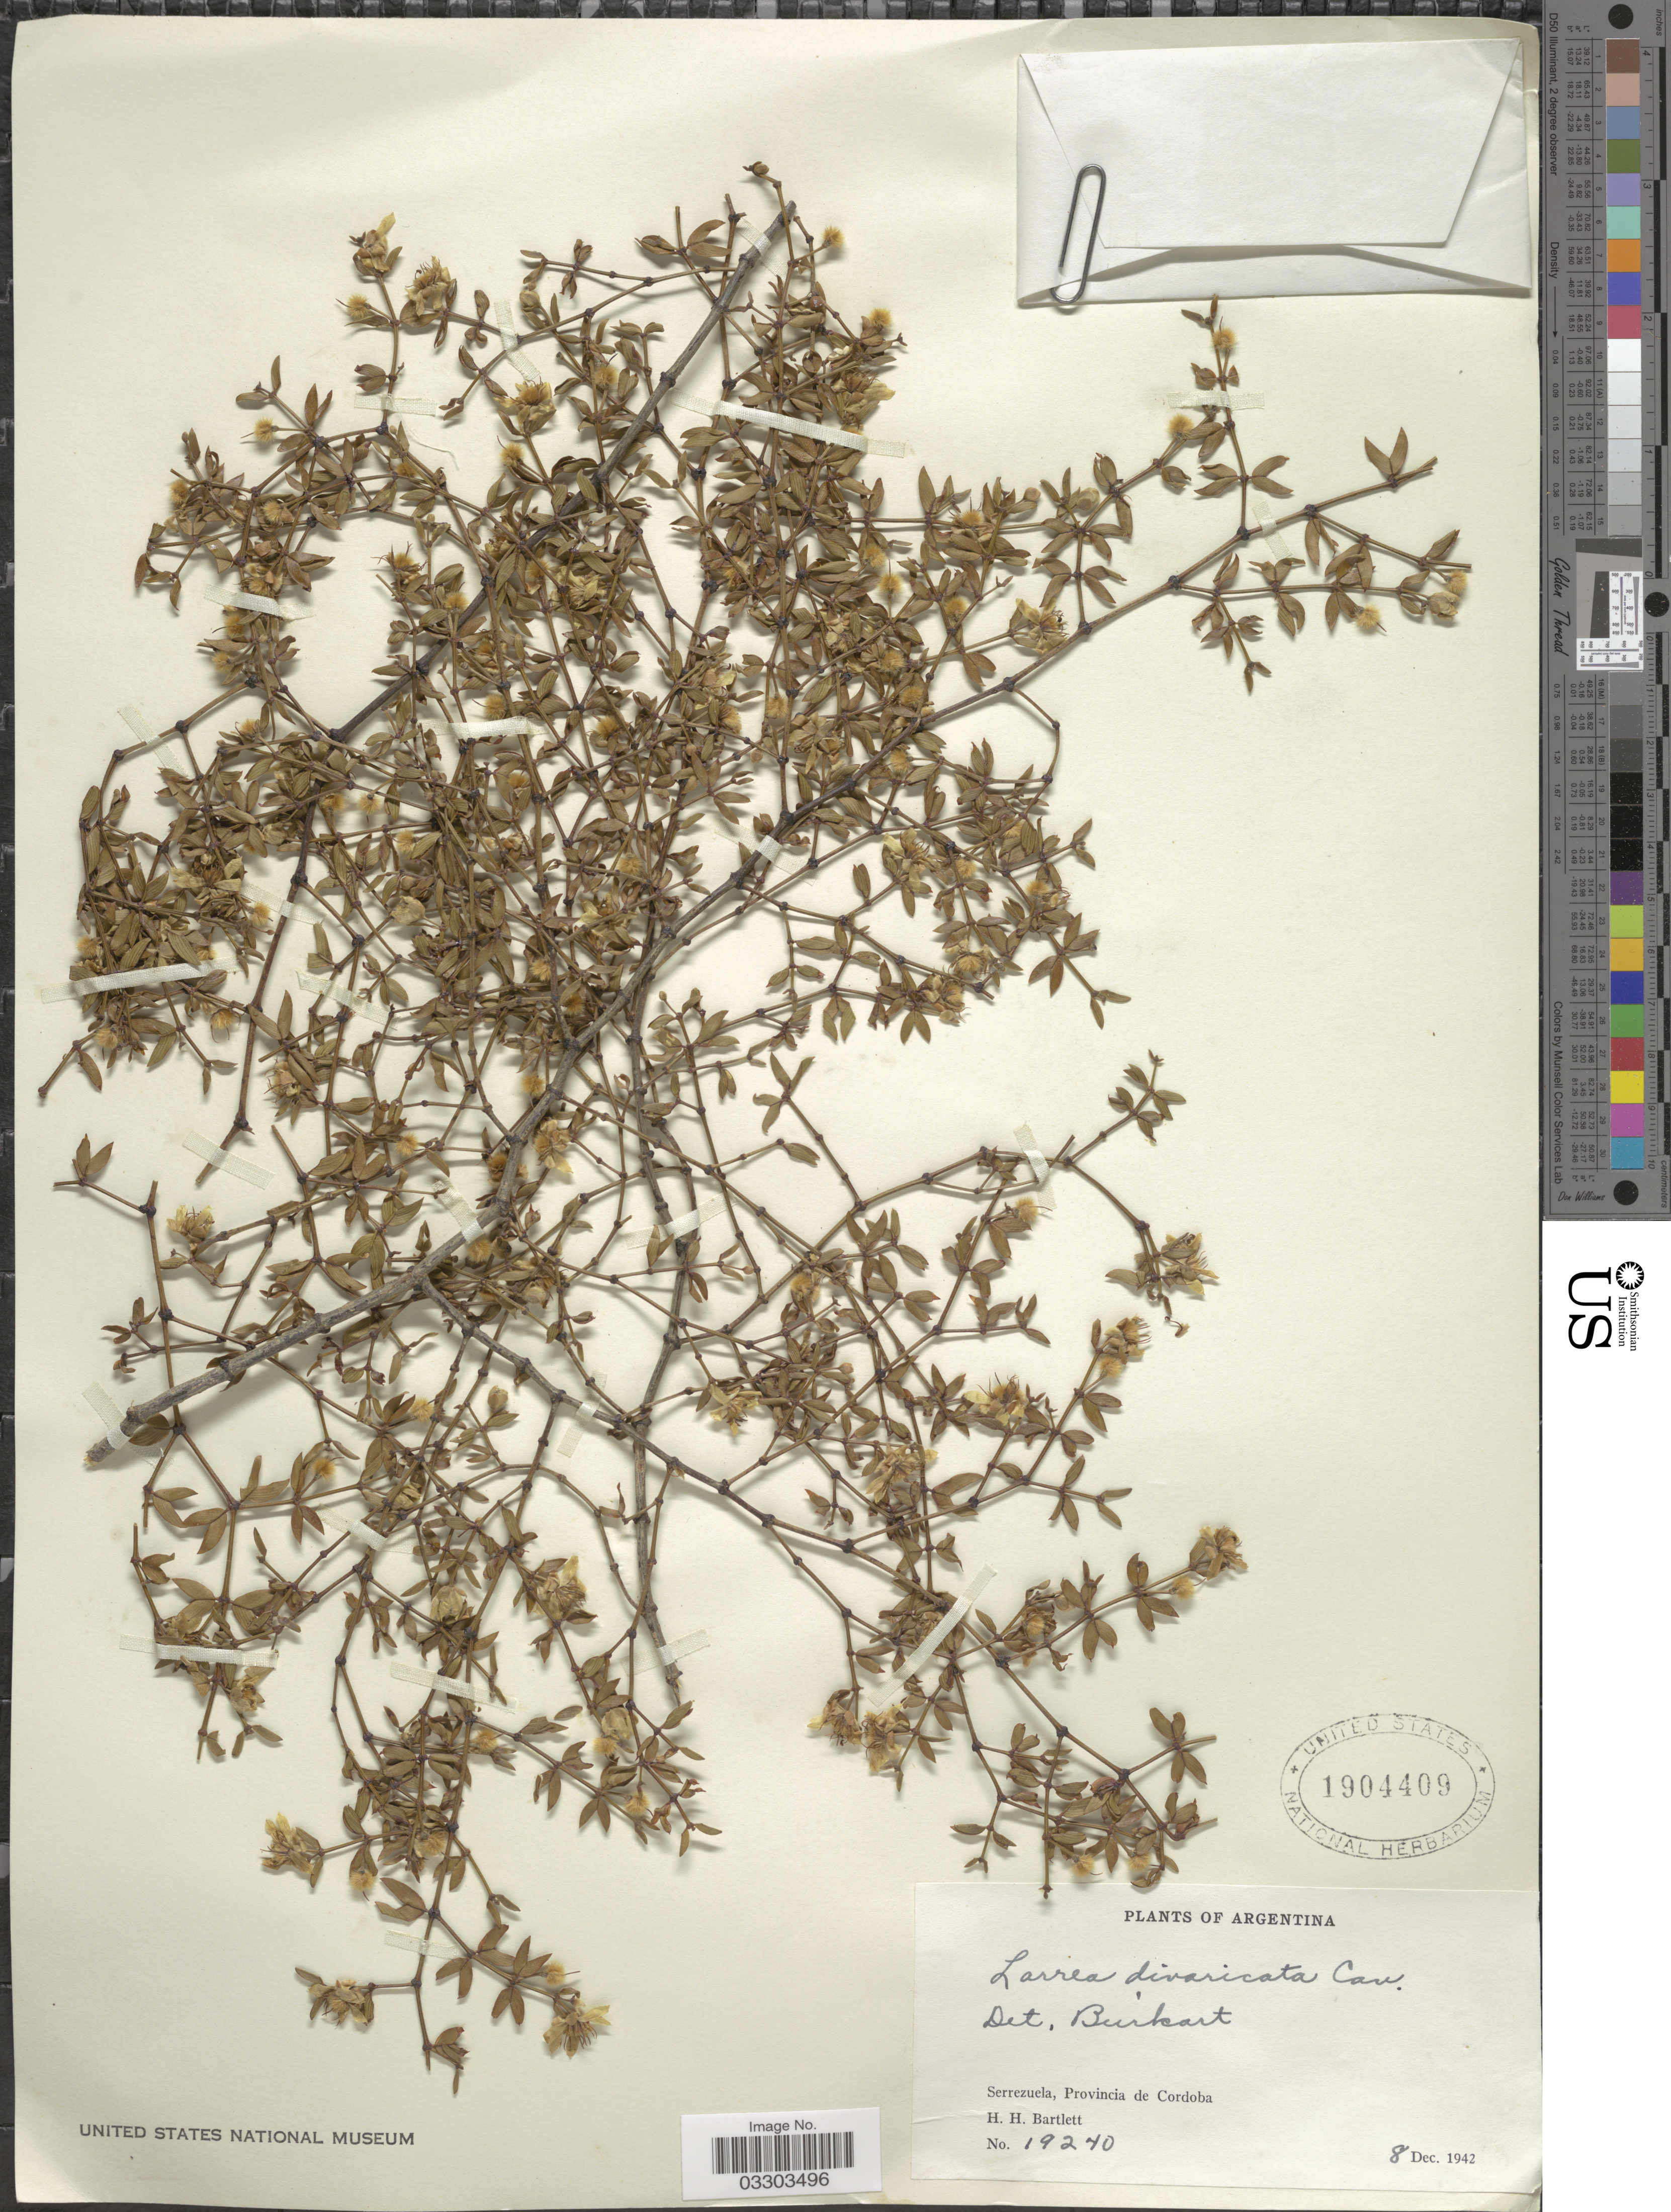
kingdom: Plantae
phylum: Tracheophyta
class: Magnoliopsida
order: Zygophyllales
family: Zygophyllaceae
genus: Larrea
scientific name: Larrea divaricata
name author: Cav.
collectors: H. H. Bartlett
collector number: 19240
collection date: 1942-12-08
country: Argentina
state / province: Cordoba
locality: Serrezuela.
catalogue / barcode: US 1904409